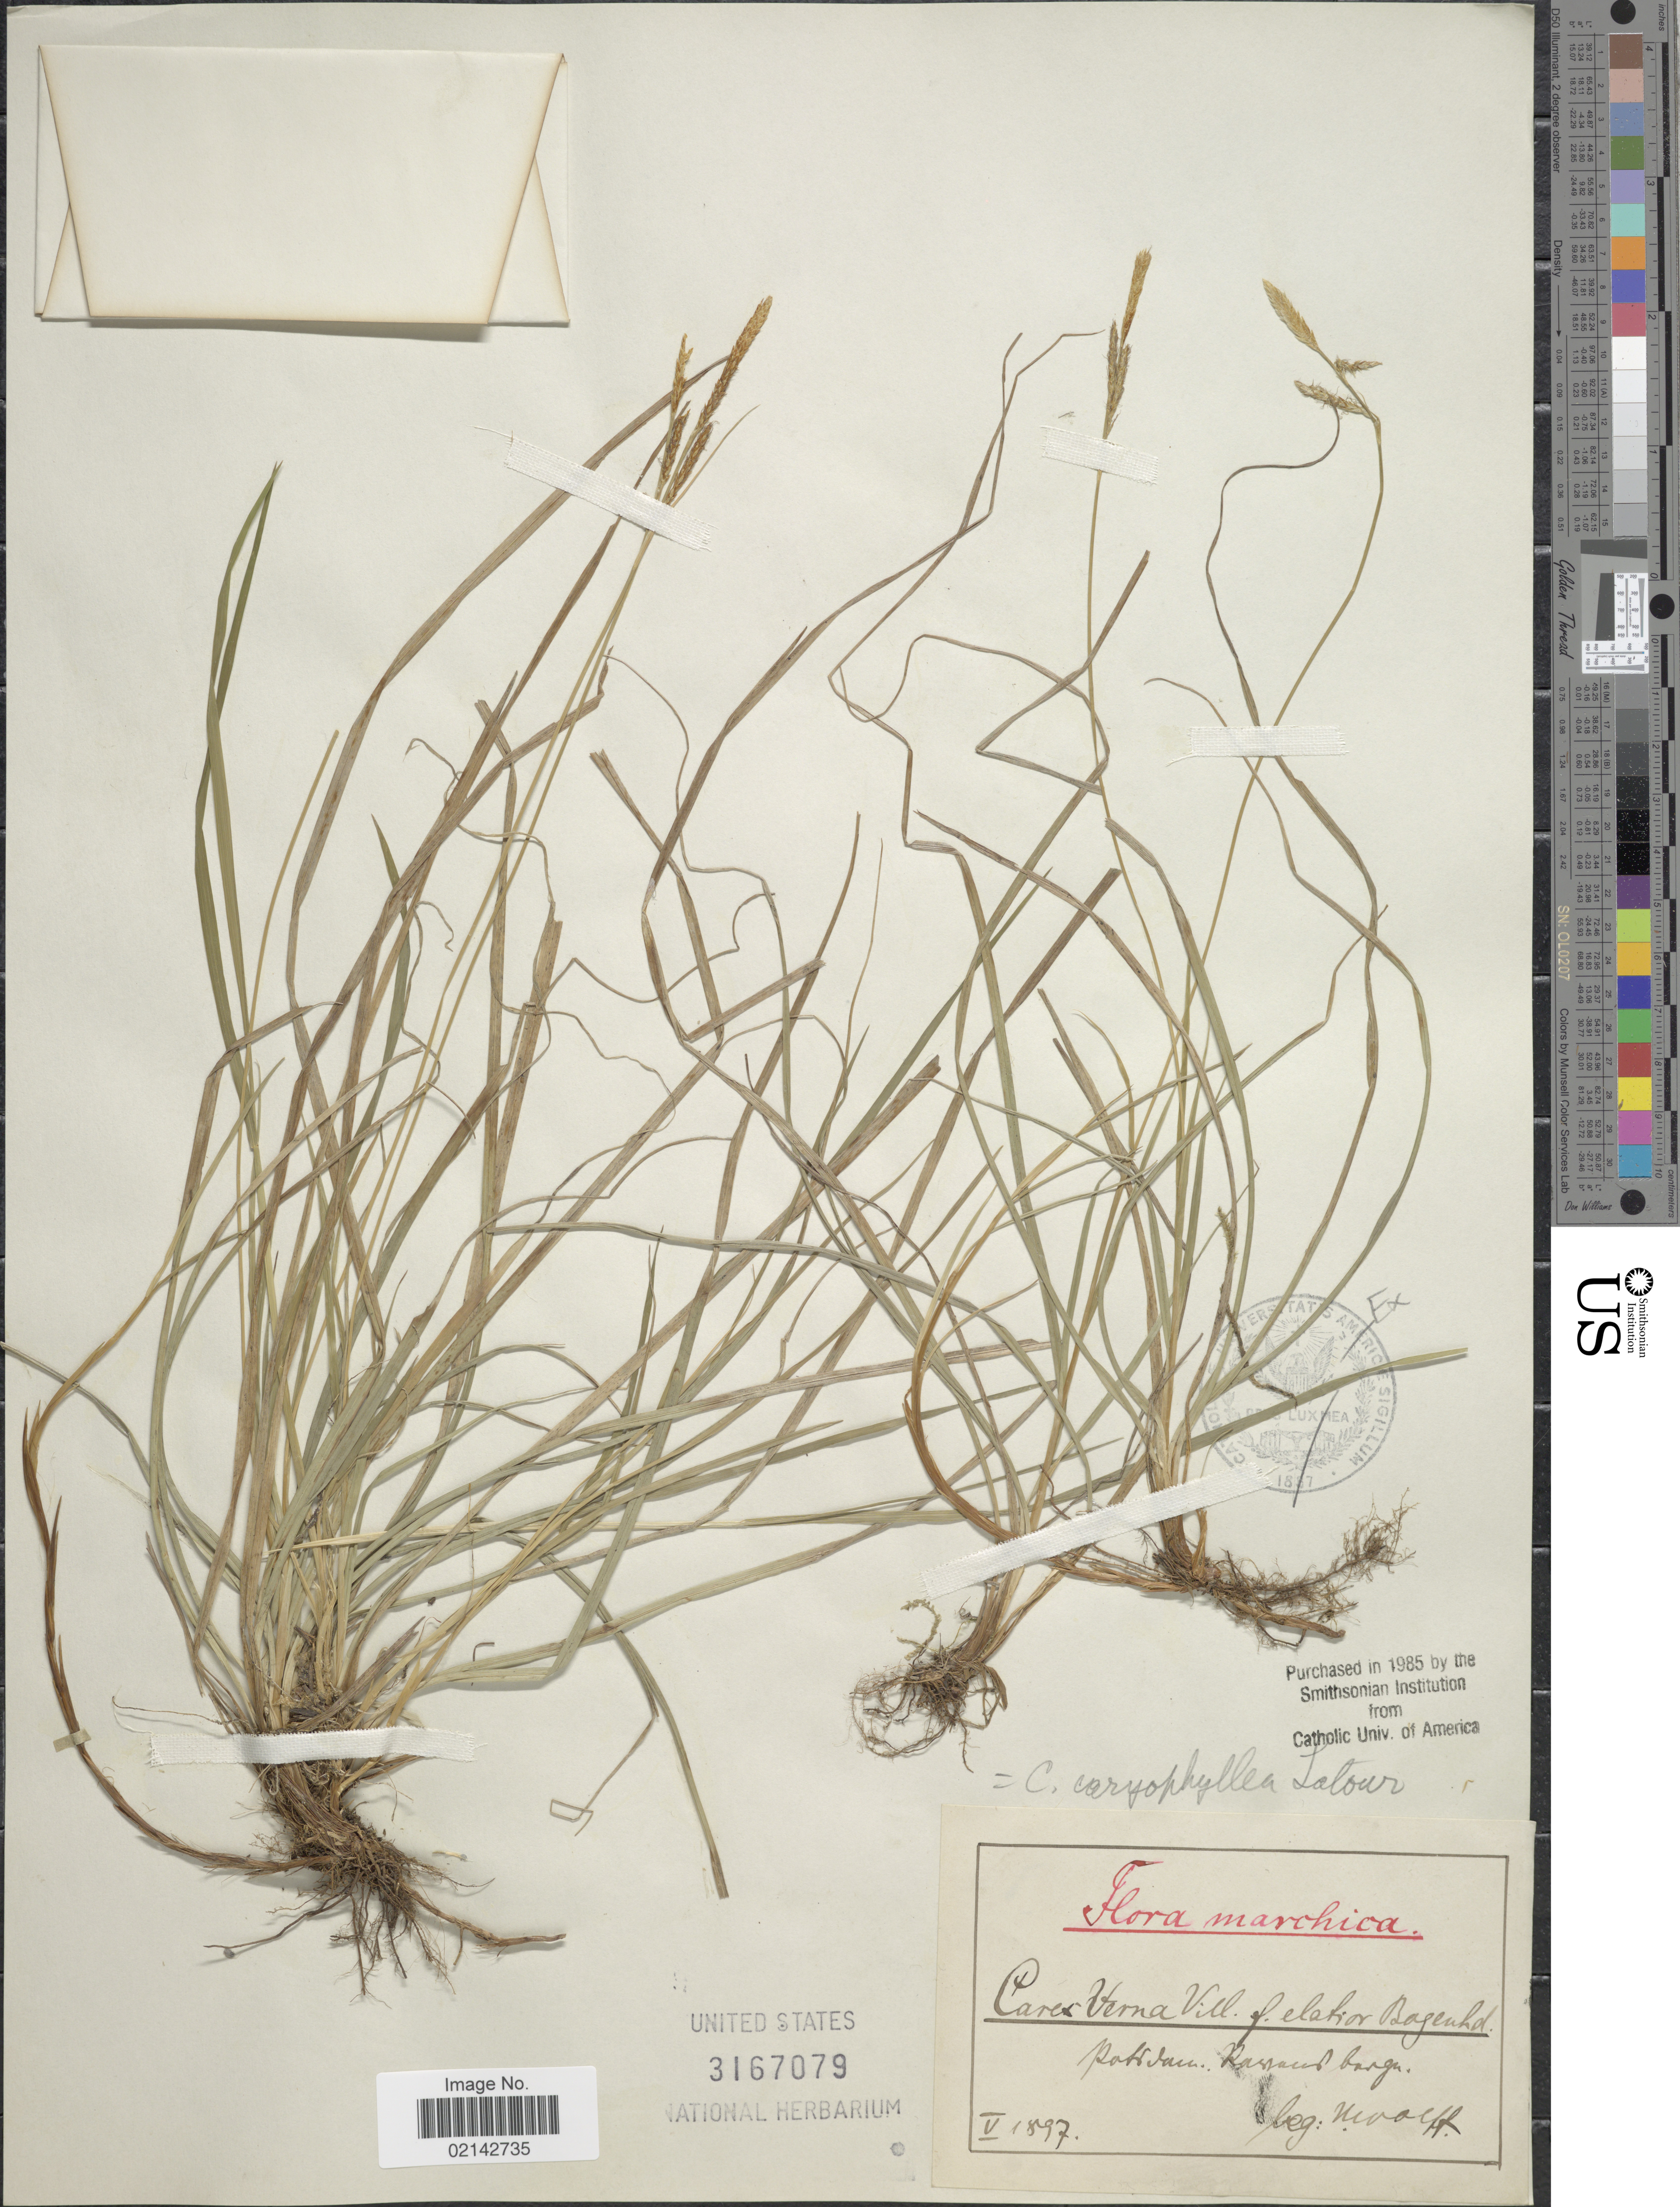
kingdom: Plantae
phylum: Tracheophyta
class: Liliopsida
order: Poales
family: Cyperaceae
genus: Carex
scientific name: Carex caryophyllea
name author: Latourr.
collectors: K. F. A. H. Wolff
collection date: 1897-05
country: Germany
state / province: Brandenburg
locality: Marchica, Potsdam, Karsand bargen. [interpreted]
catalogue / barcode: US 3167079